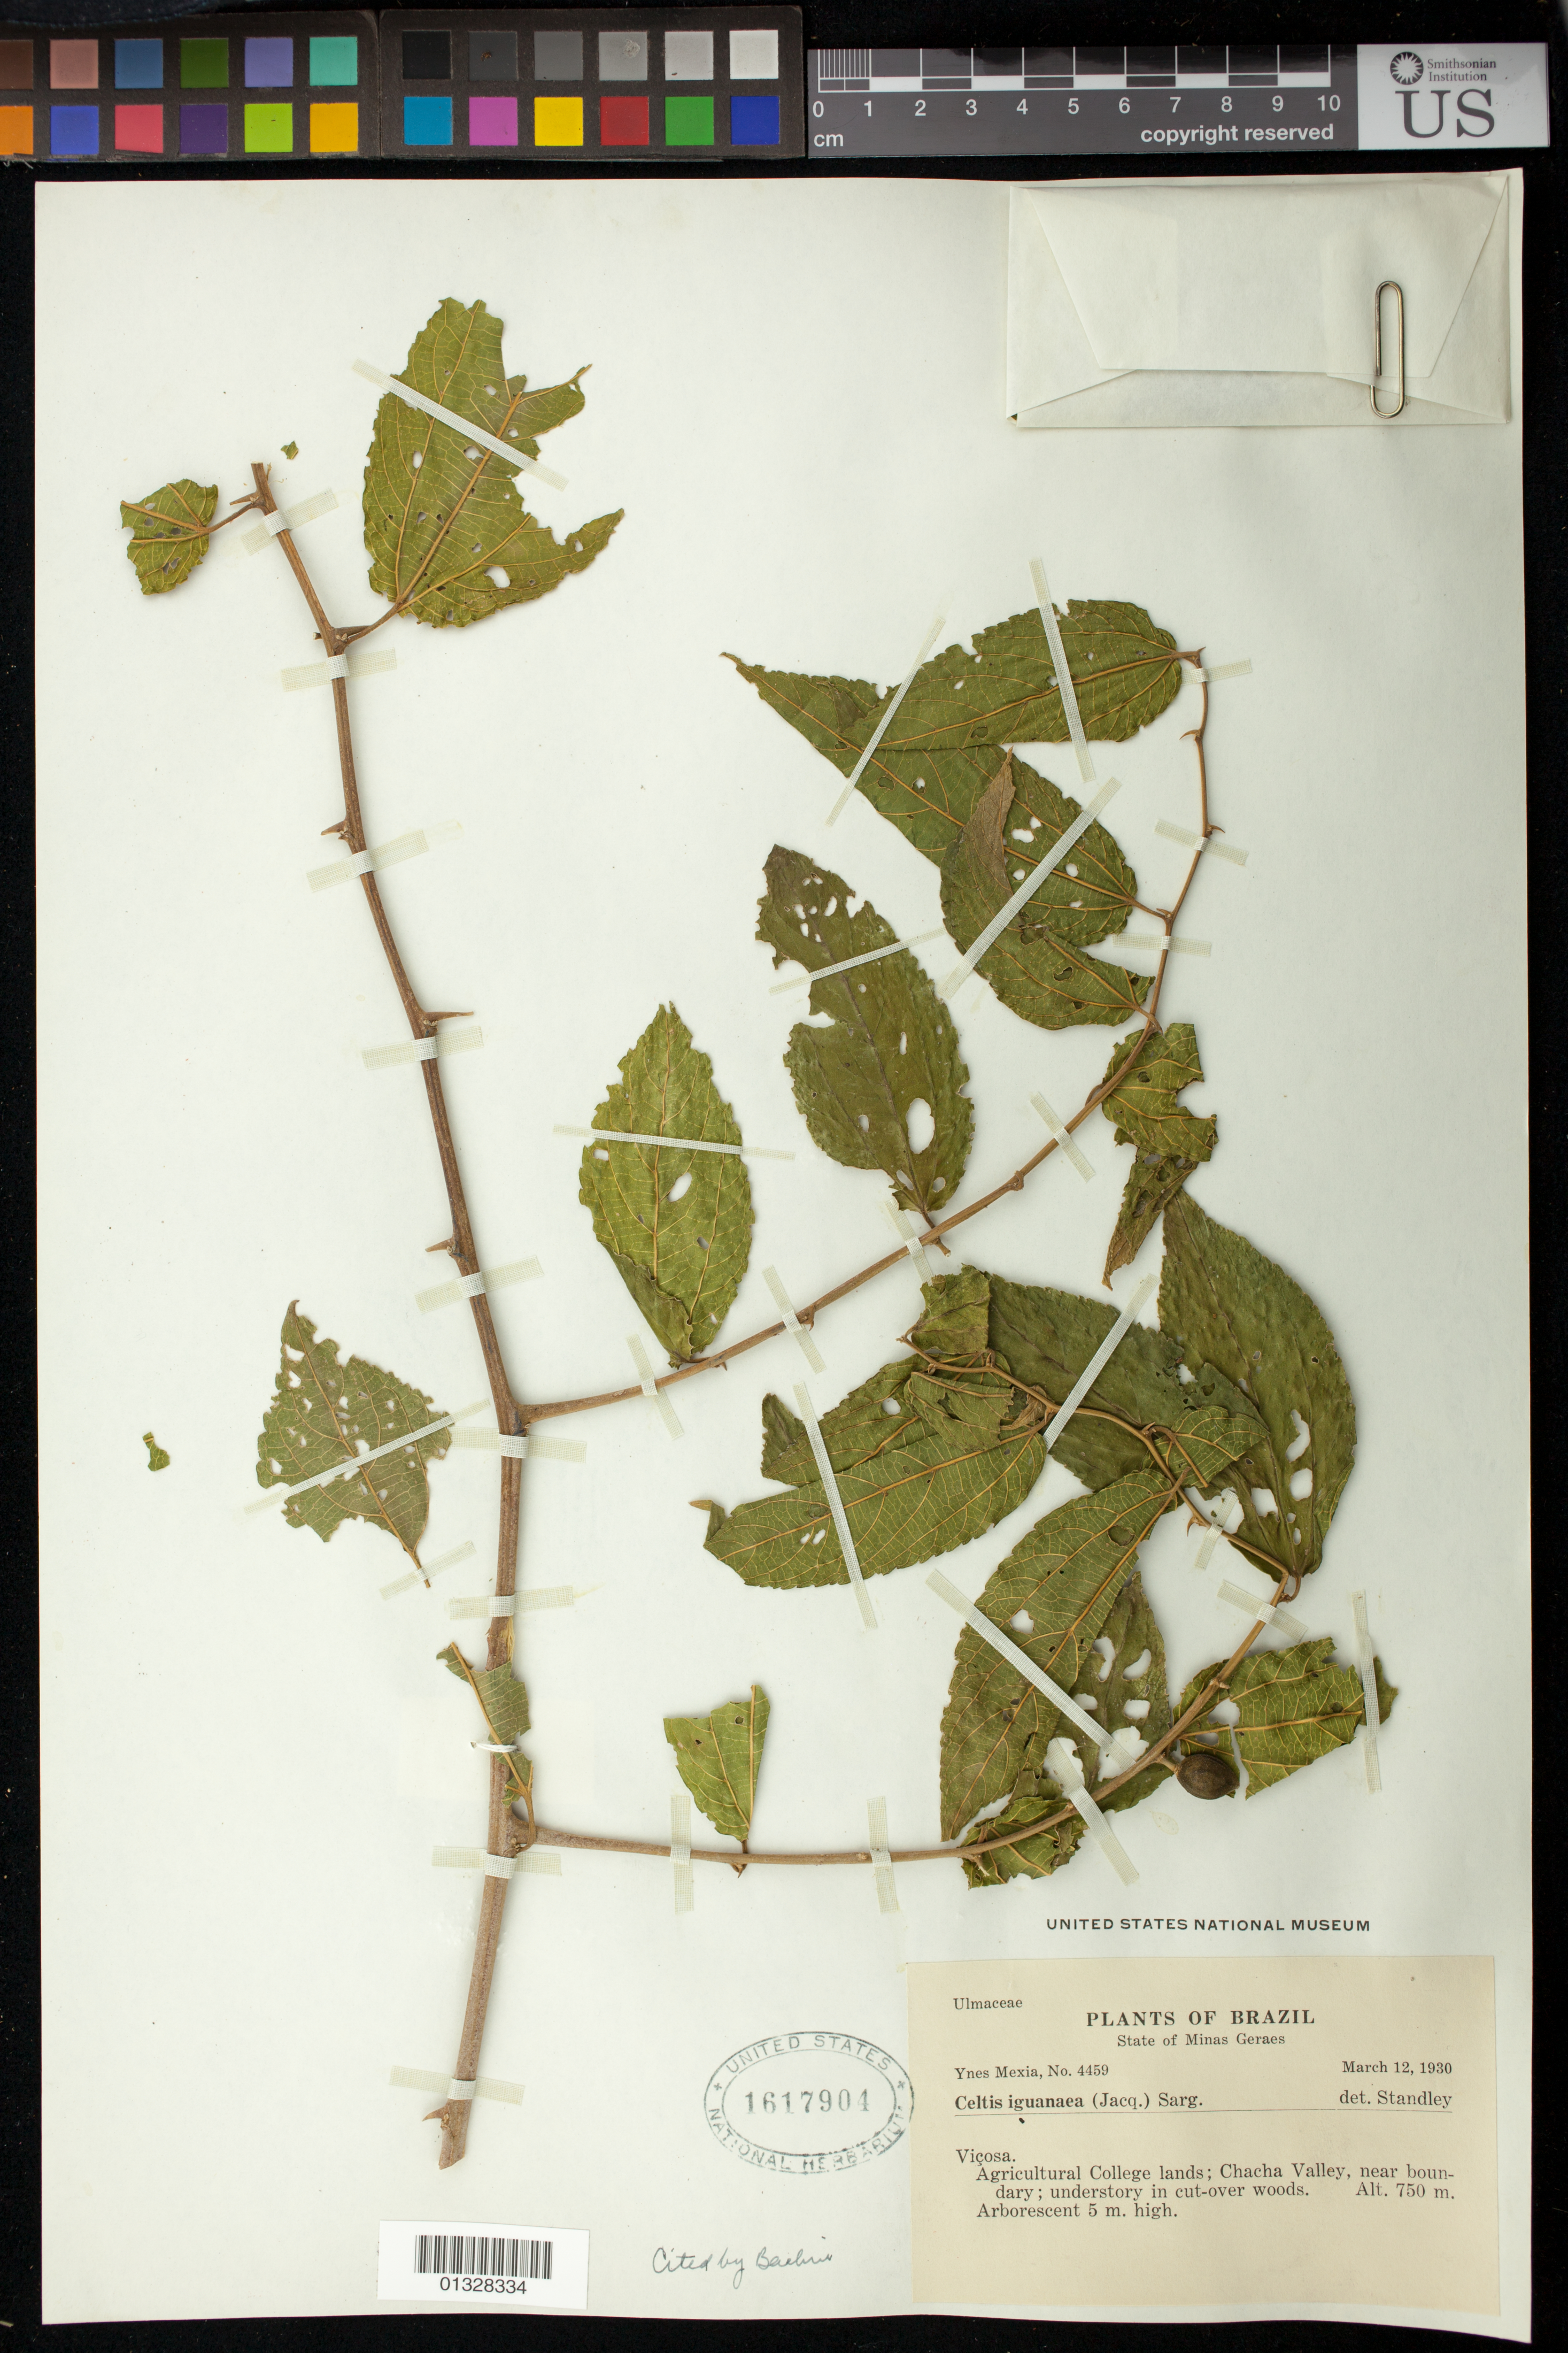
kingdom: Plantae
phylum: Tracheophyta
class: Magnoliopsida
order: Rosales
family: Cannabaceae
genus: Celtis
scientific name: Celtis iguanaea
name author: (Jacq.) Sarg.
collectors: Y. Mexia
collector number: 4459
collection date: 1930-03-12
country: Brazil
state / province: Minas Gerais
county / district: Viçosa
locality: Agricultural College lands; Chacha Valley, near boundary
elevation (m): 750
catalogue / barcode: US 1617904